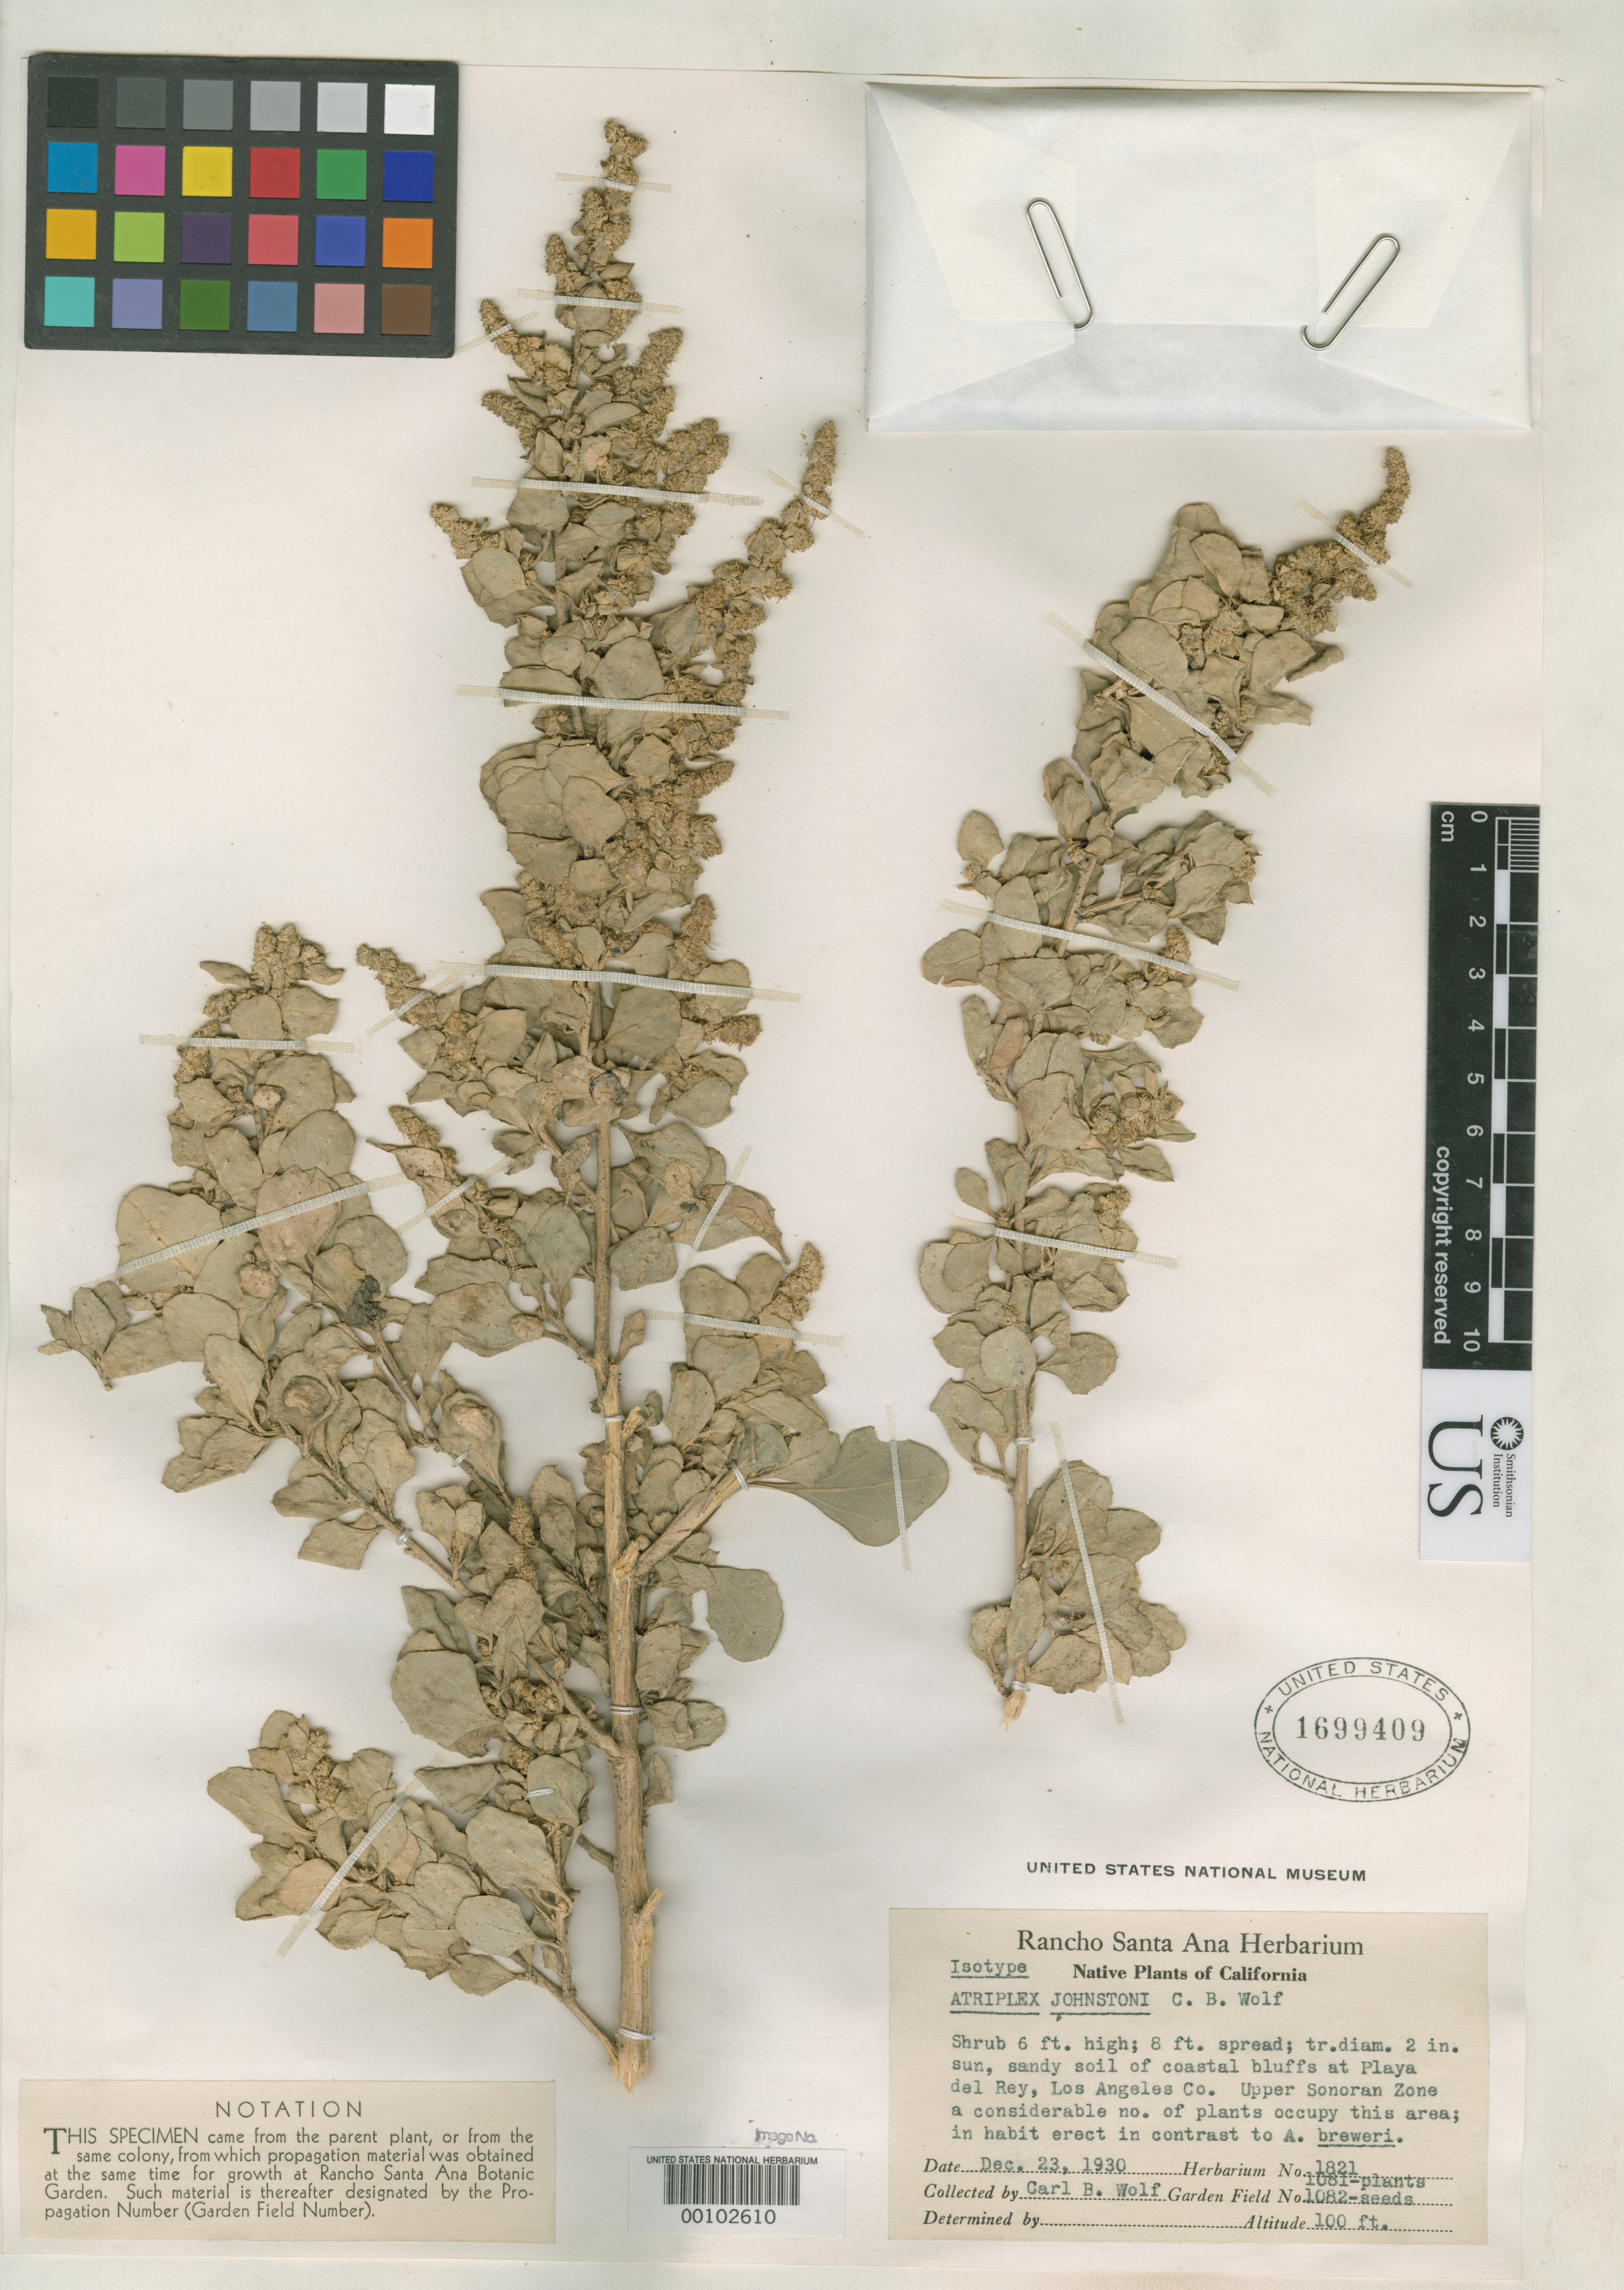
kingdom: Plantae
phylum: Tracheophyta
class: Magnoliopsida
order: Caryophyllales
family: Amaranthaceae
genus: Atriplex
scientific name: Atriplex johnstonii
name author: C.B. Wolf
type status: Isotype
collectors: C. B. Wolf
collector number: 1821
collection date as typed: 23 Dec 1930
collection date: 1930-12-23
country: United States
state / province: California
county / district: Los Angeles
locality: Playa del Ray, upper sonoran zone.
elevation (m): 30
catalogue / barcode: US 1699409